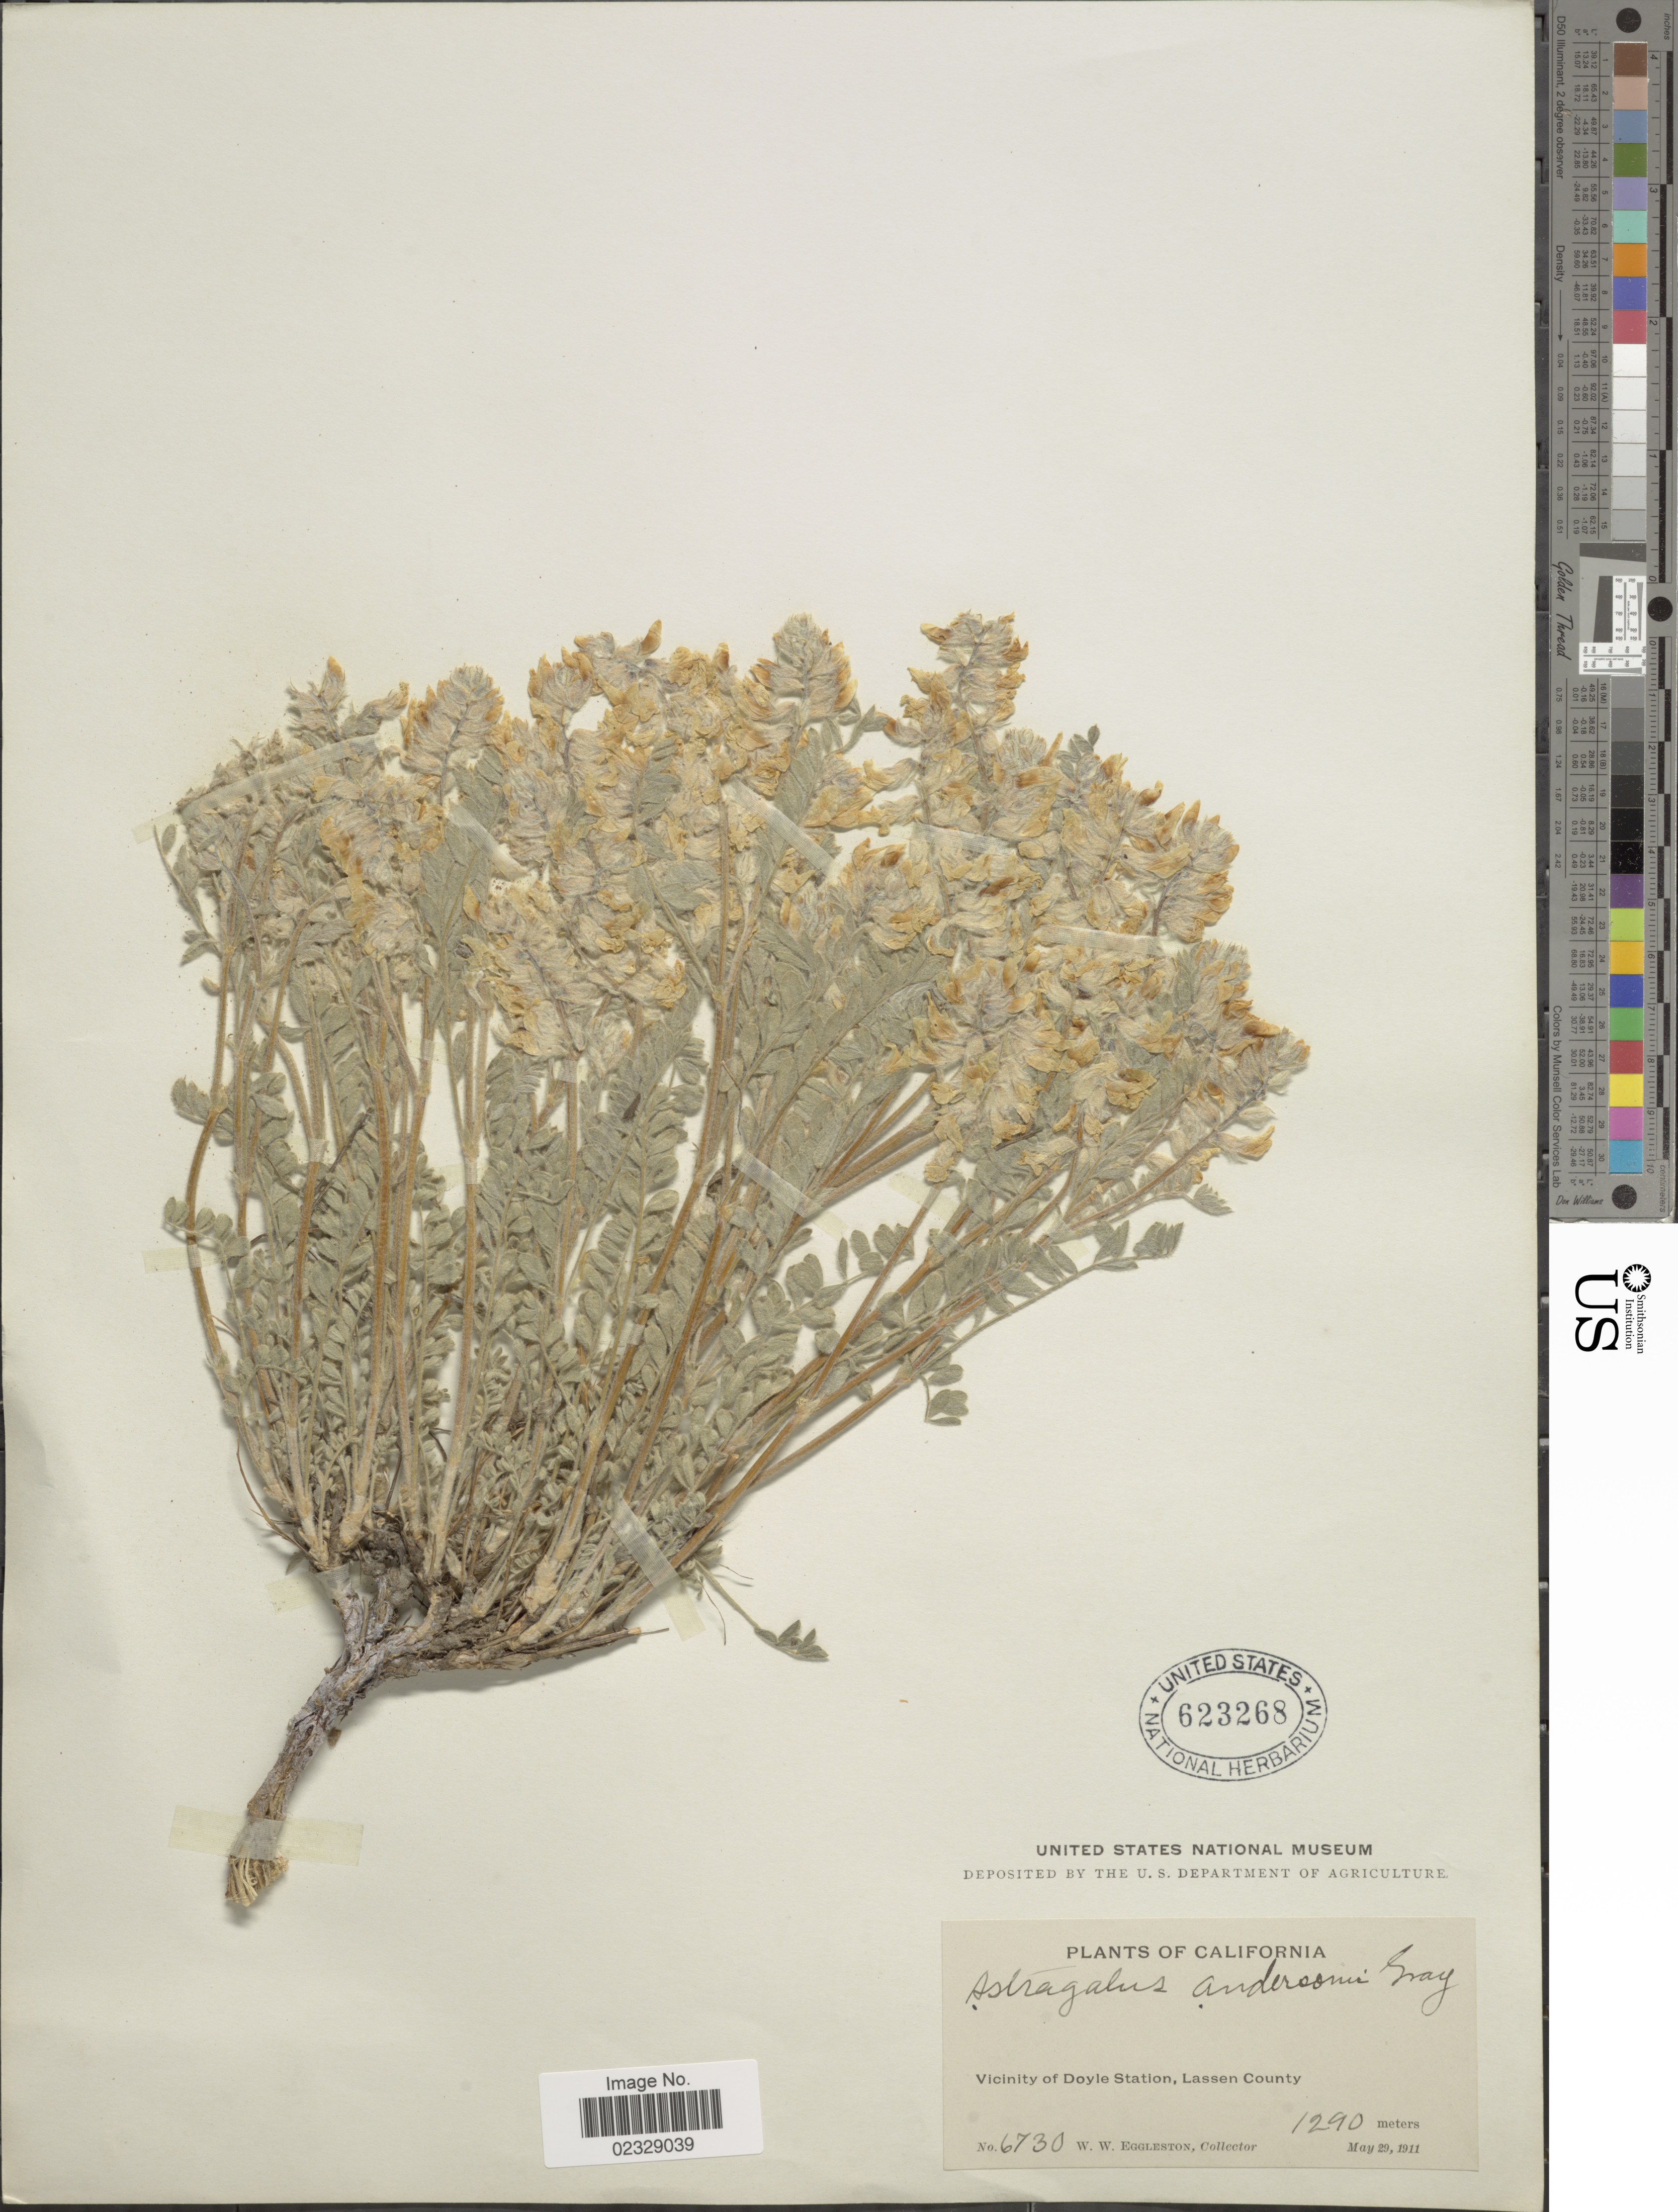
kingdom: Plantae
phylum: Tracheophyta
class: Magnoliopsida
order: Fabales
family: Fabaceae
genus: Astragalus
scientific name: Astragalus andersonii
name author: A. Gray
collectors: W. W. Eggleston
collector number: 6730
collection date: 1911-05-29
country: United States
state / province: California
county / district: Lassen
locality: Vicinity of Doyle Station, Lassen County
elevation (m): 1290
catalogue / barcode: US 623268